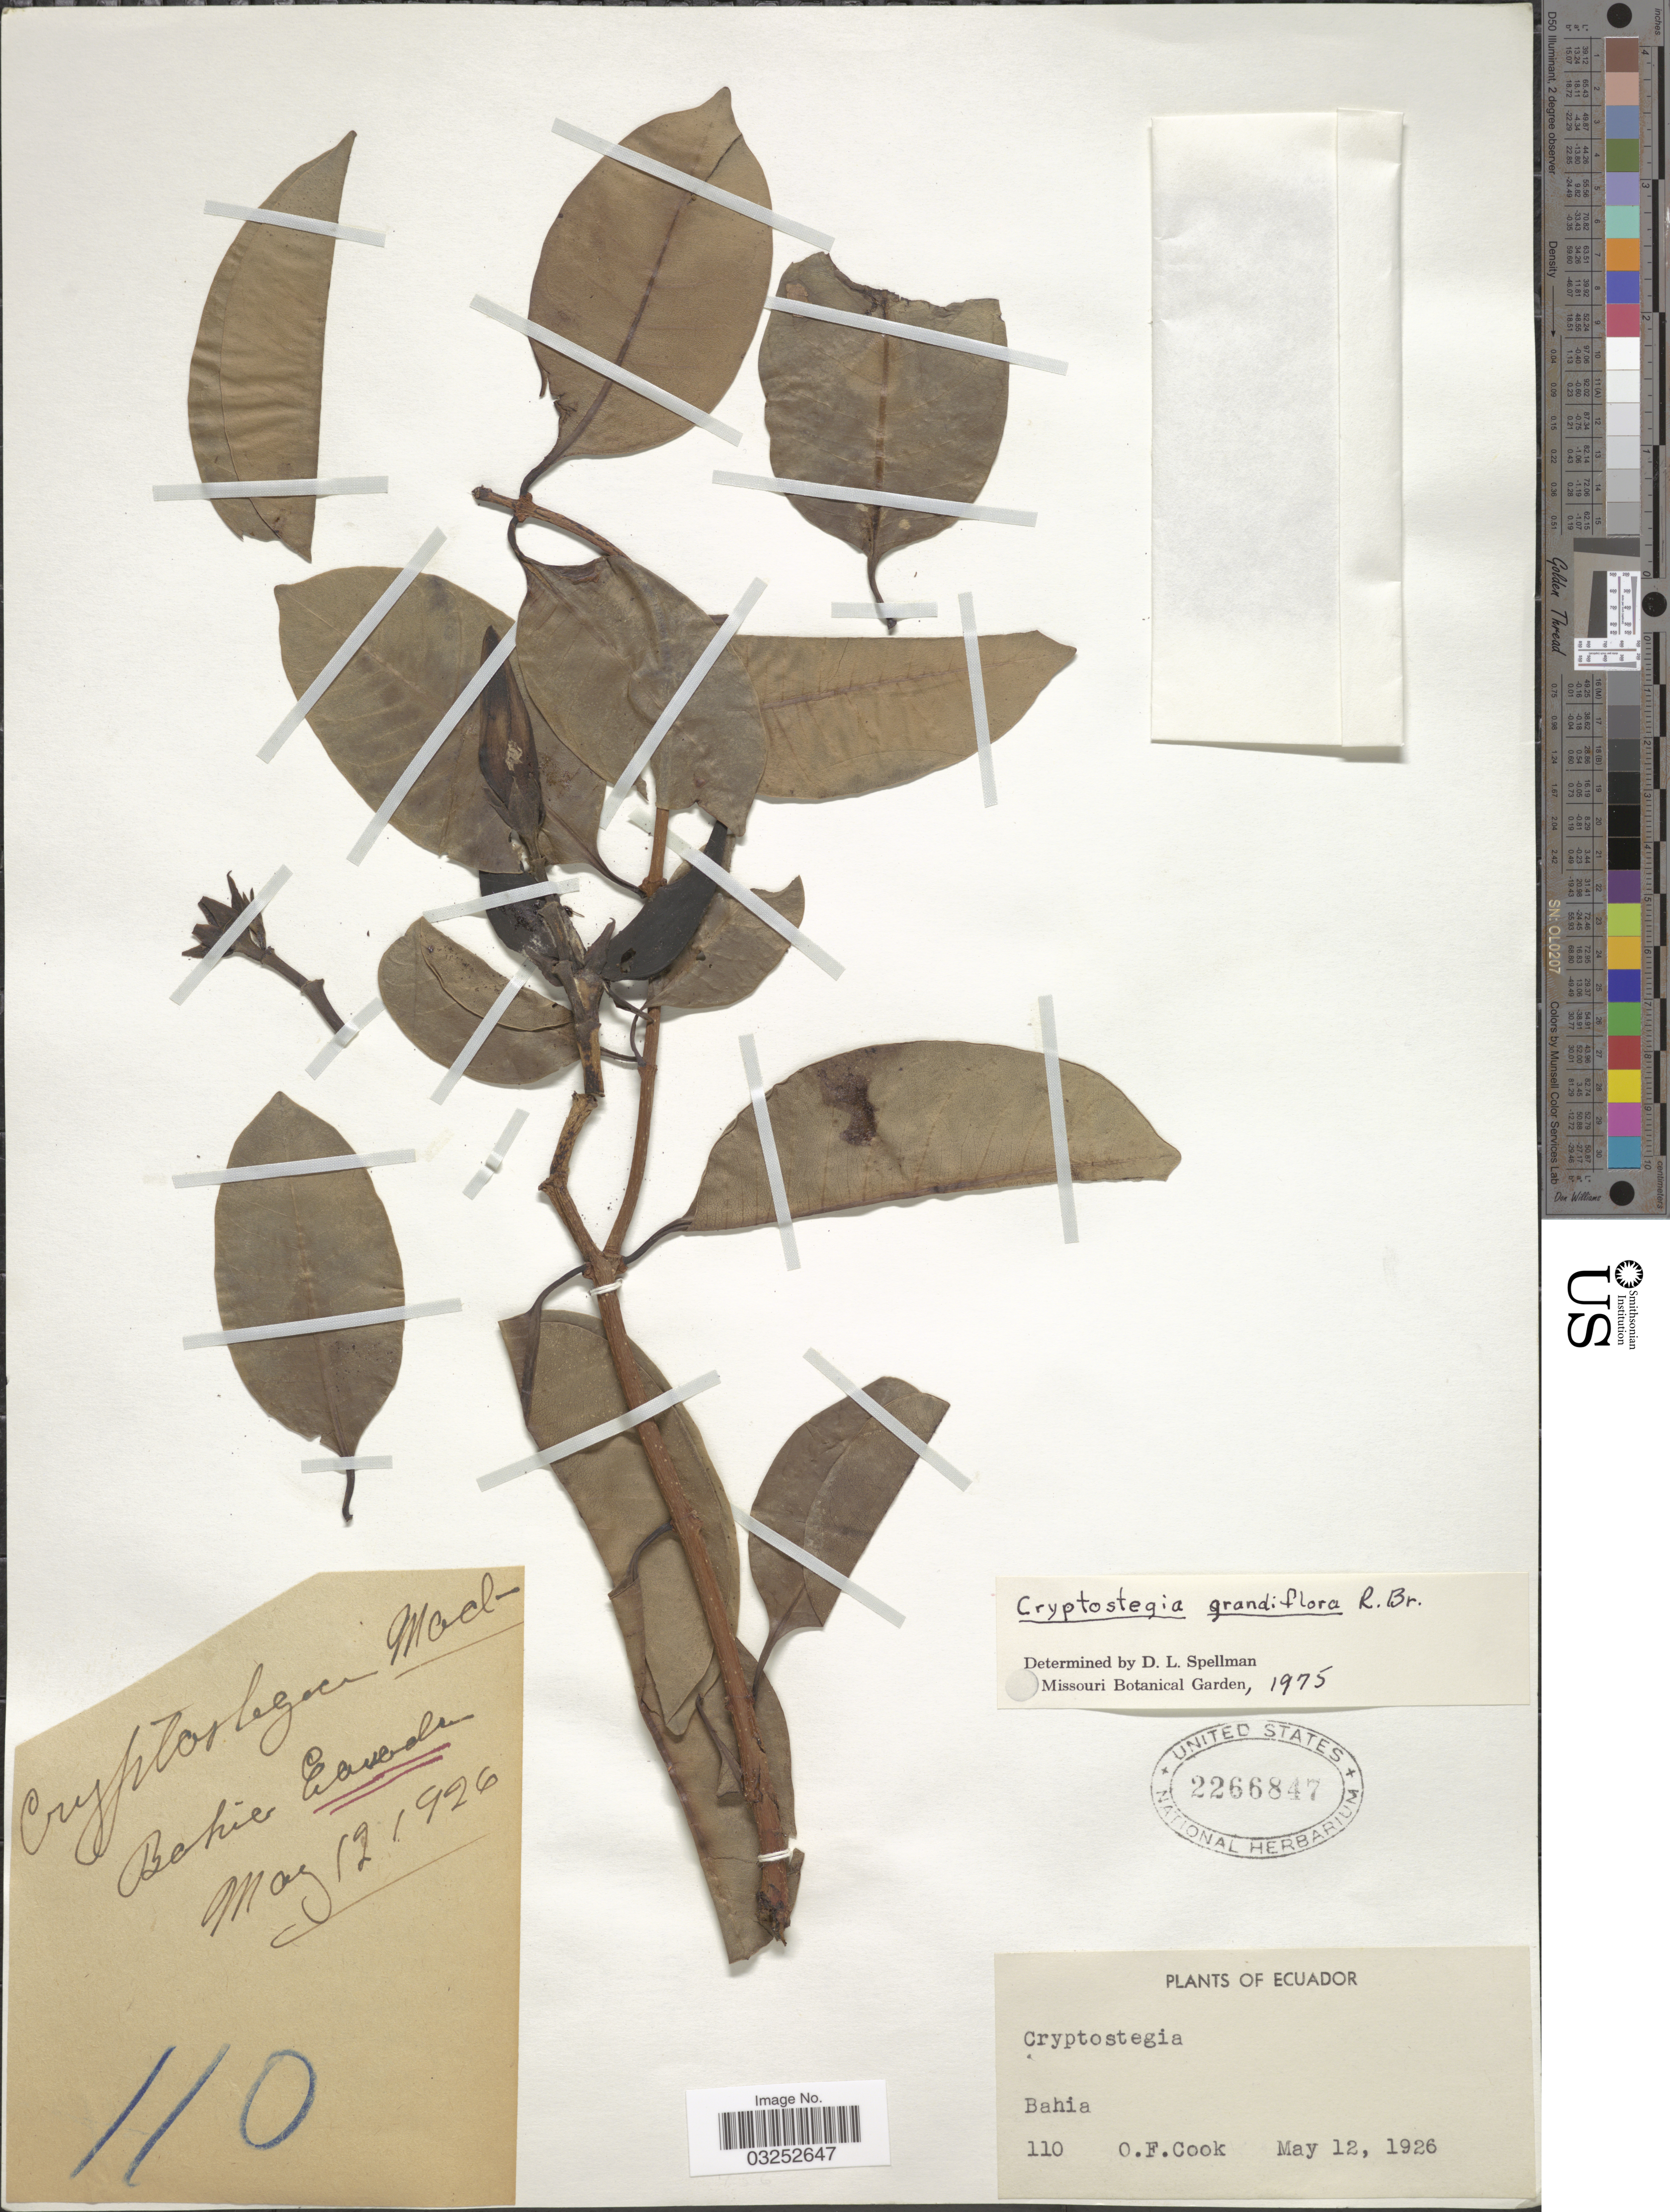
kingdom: Plantae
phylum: Tracheophyta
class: Magnoliopsida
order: Gentianales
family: Apocynaceae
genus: Cryptostegia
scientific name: Cryptostegia grandiflora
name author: Roxb. ex R. Br.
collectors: O. F. Cook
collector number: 110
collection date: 1926-05-12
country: Ecuador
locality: Bahia.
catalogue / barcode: US 2266847